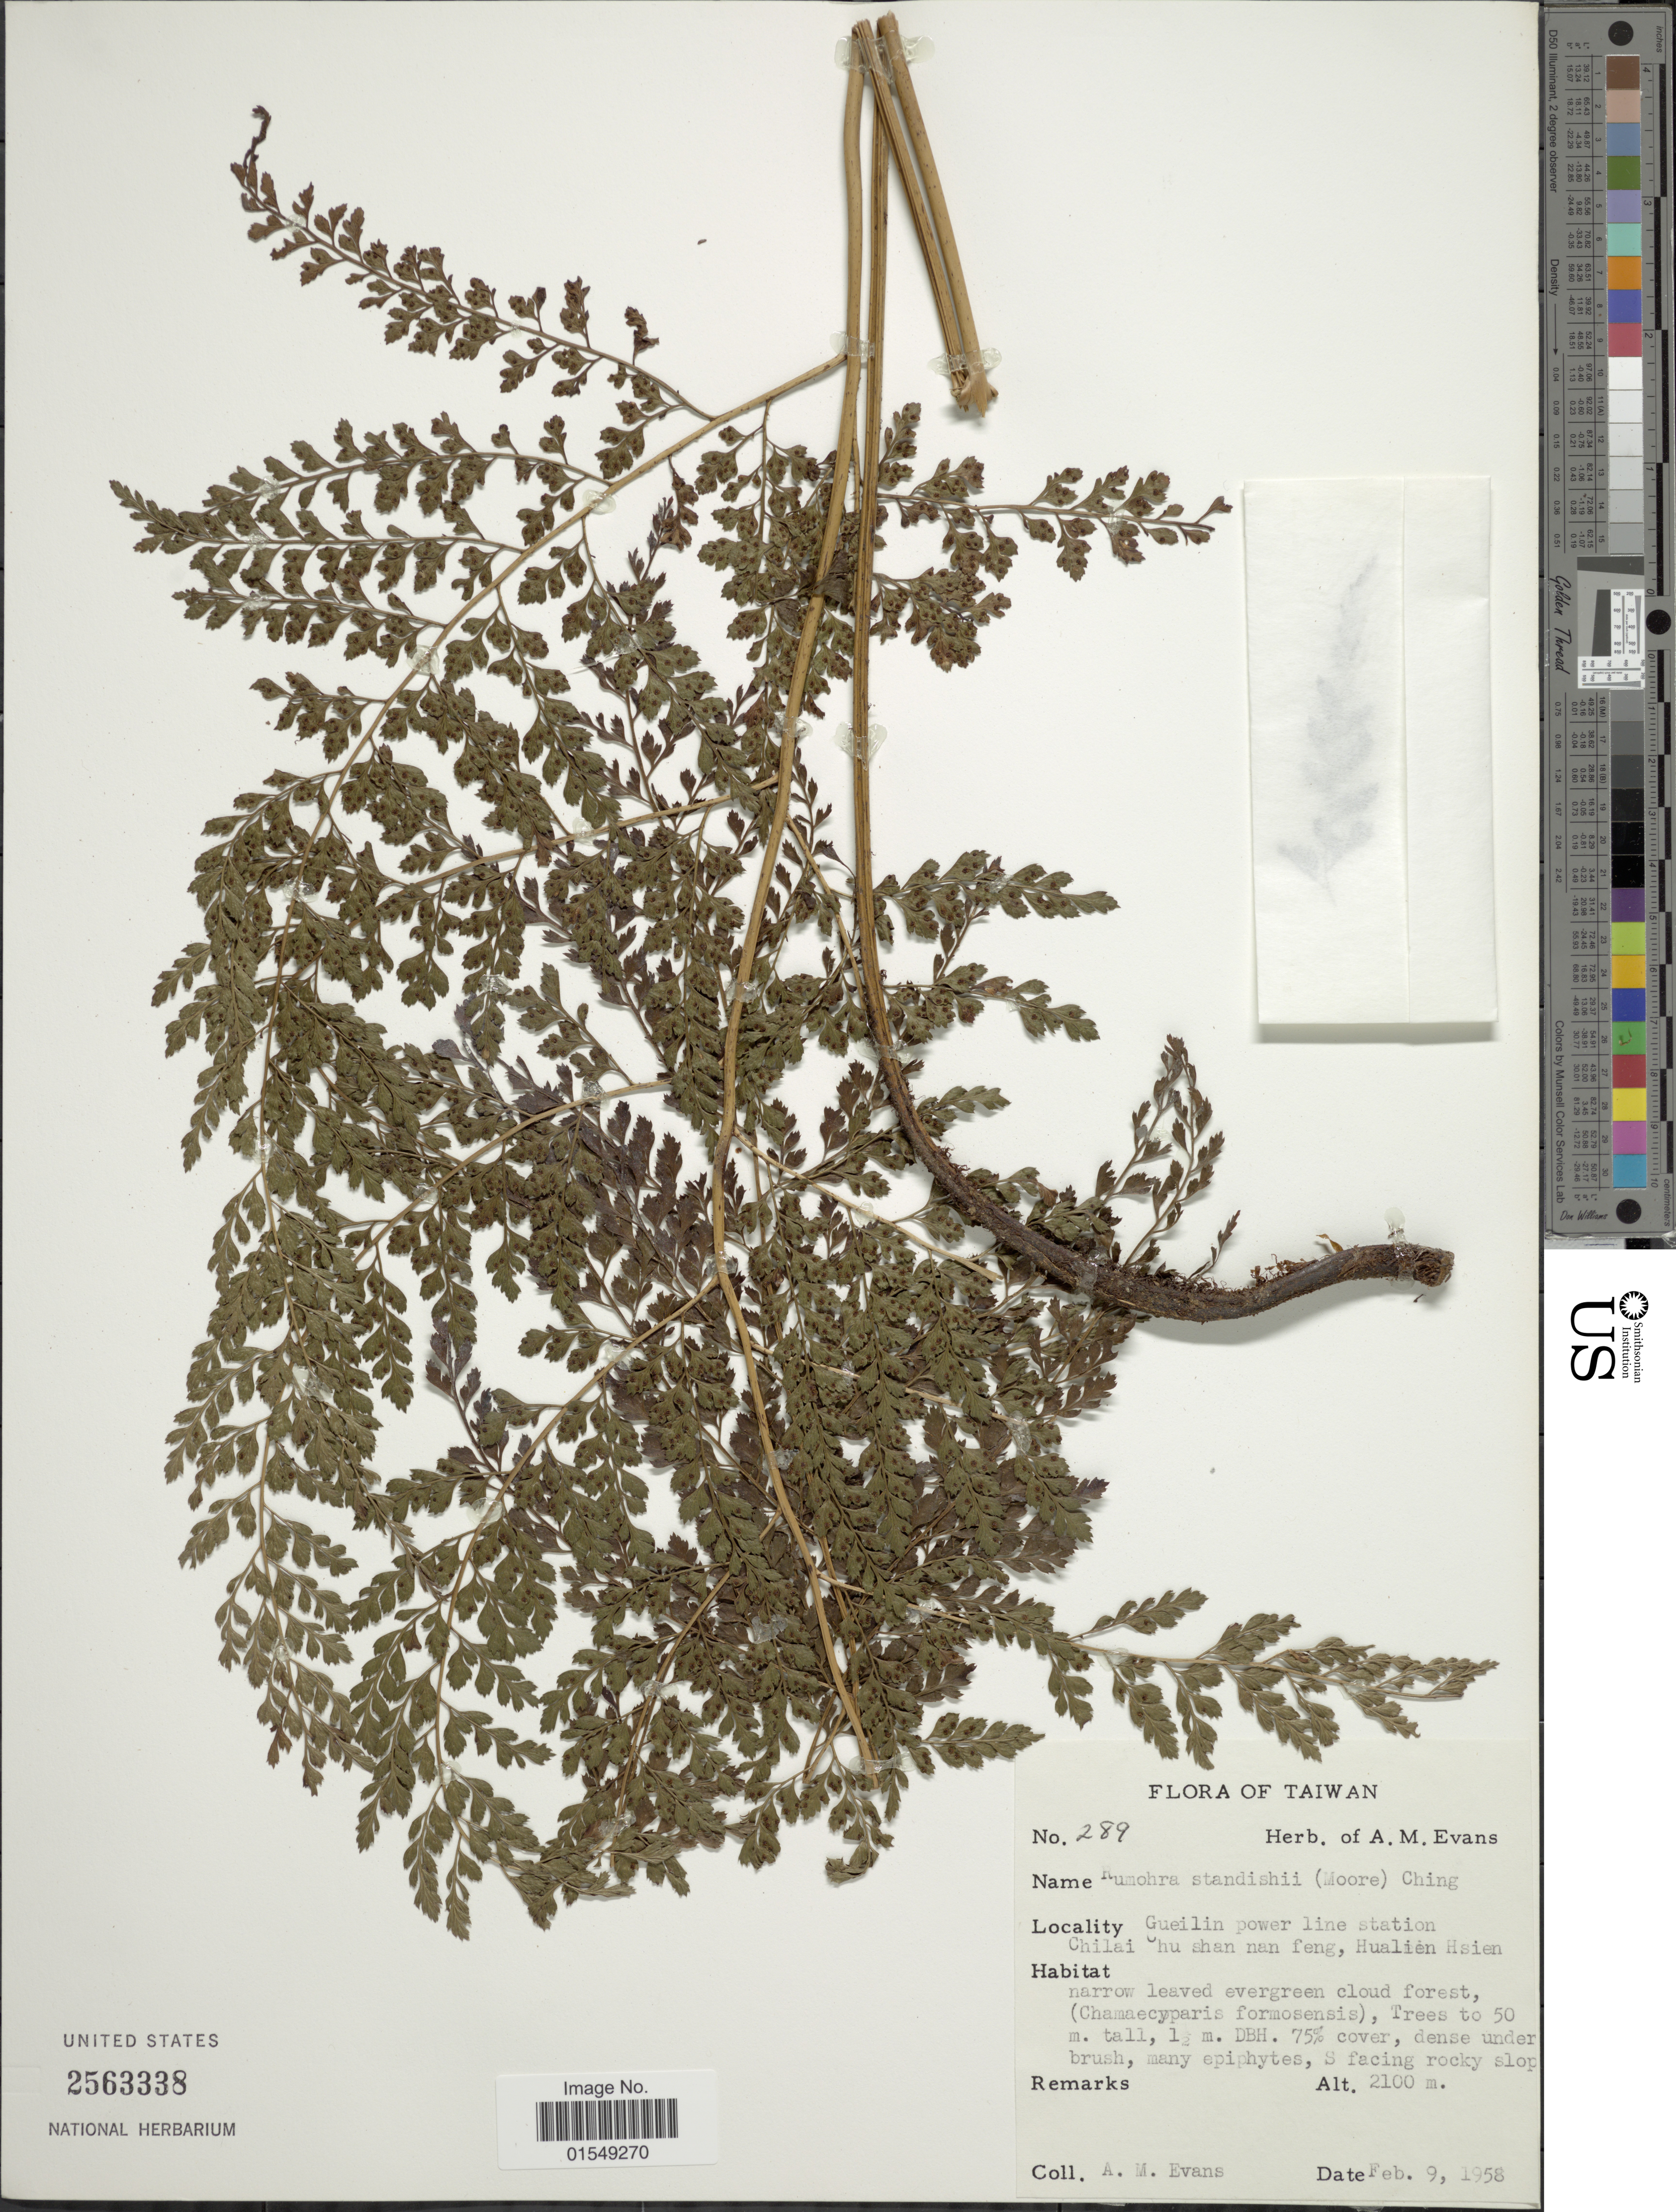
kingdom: Plantae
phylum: Tracheophyta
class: Polypodiopsida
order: Polypodiales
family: Dryopteridaceae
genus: Arachniodes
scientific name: Arachniodes standishii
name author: (T. Moore) Ohwi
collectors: A. M. Evans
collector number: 289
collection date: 1958-02-09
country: Taiwan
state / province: Hualien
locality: Gueilin power lin station Chilai Chu shan nan feng, Hualien Hsien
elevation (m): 2100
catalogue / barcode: US 2563338